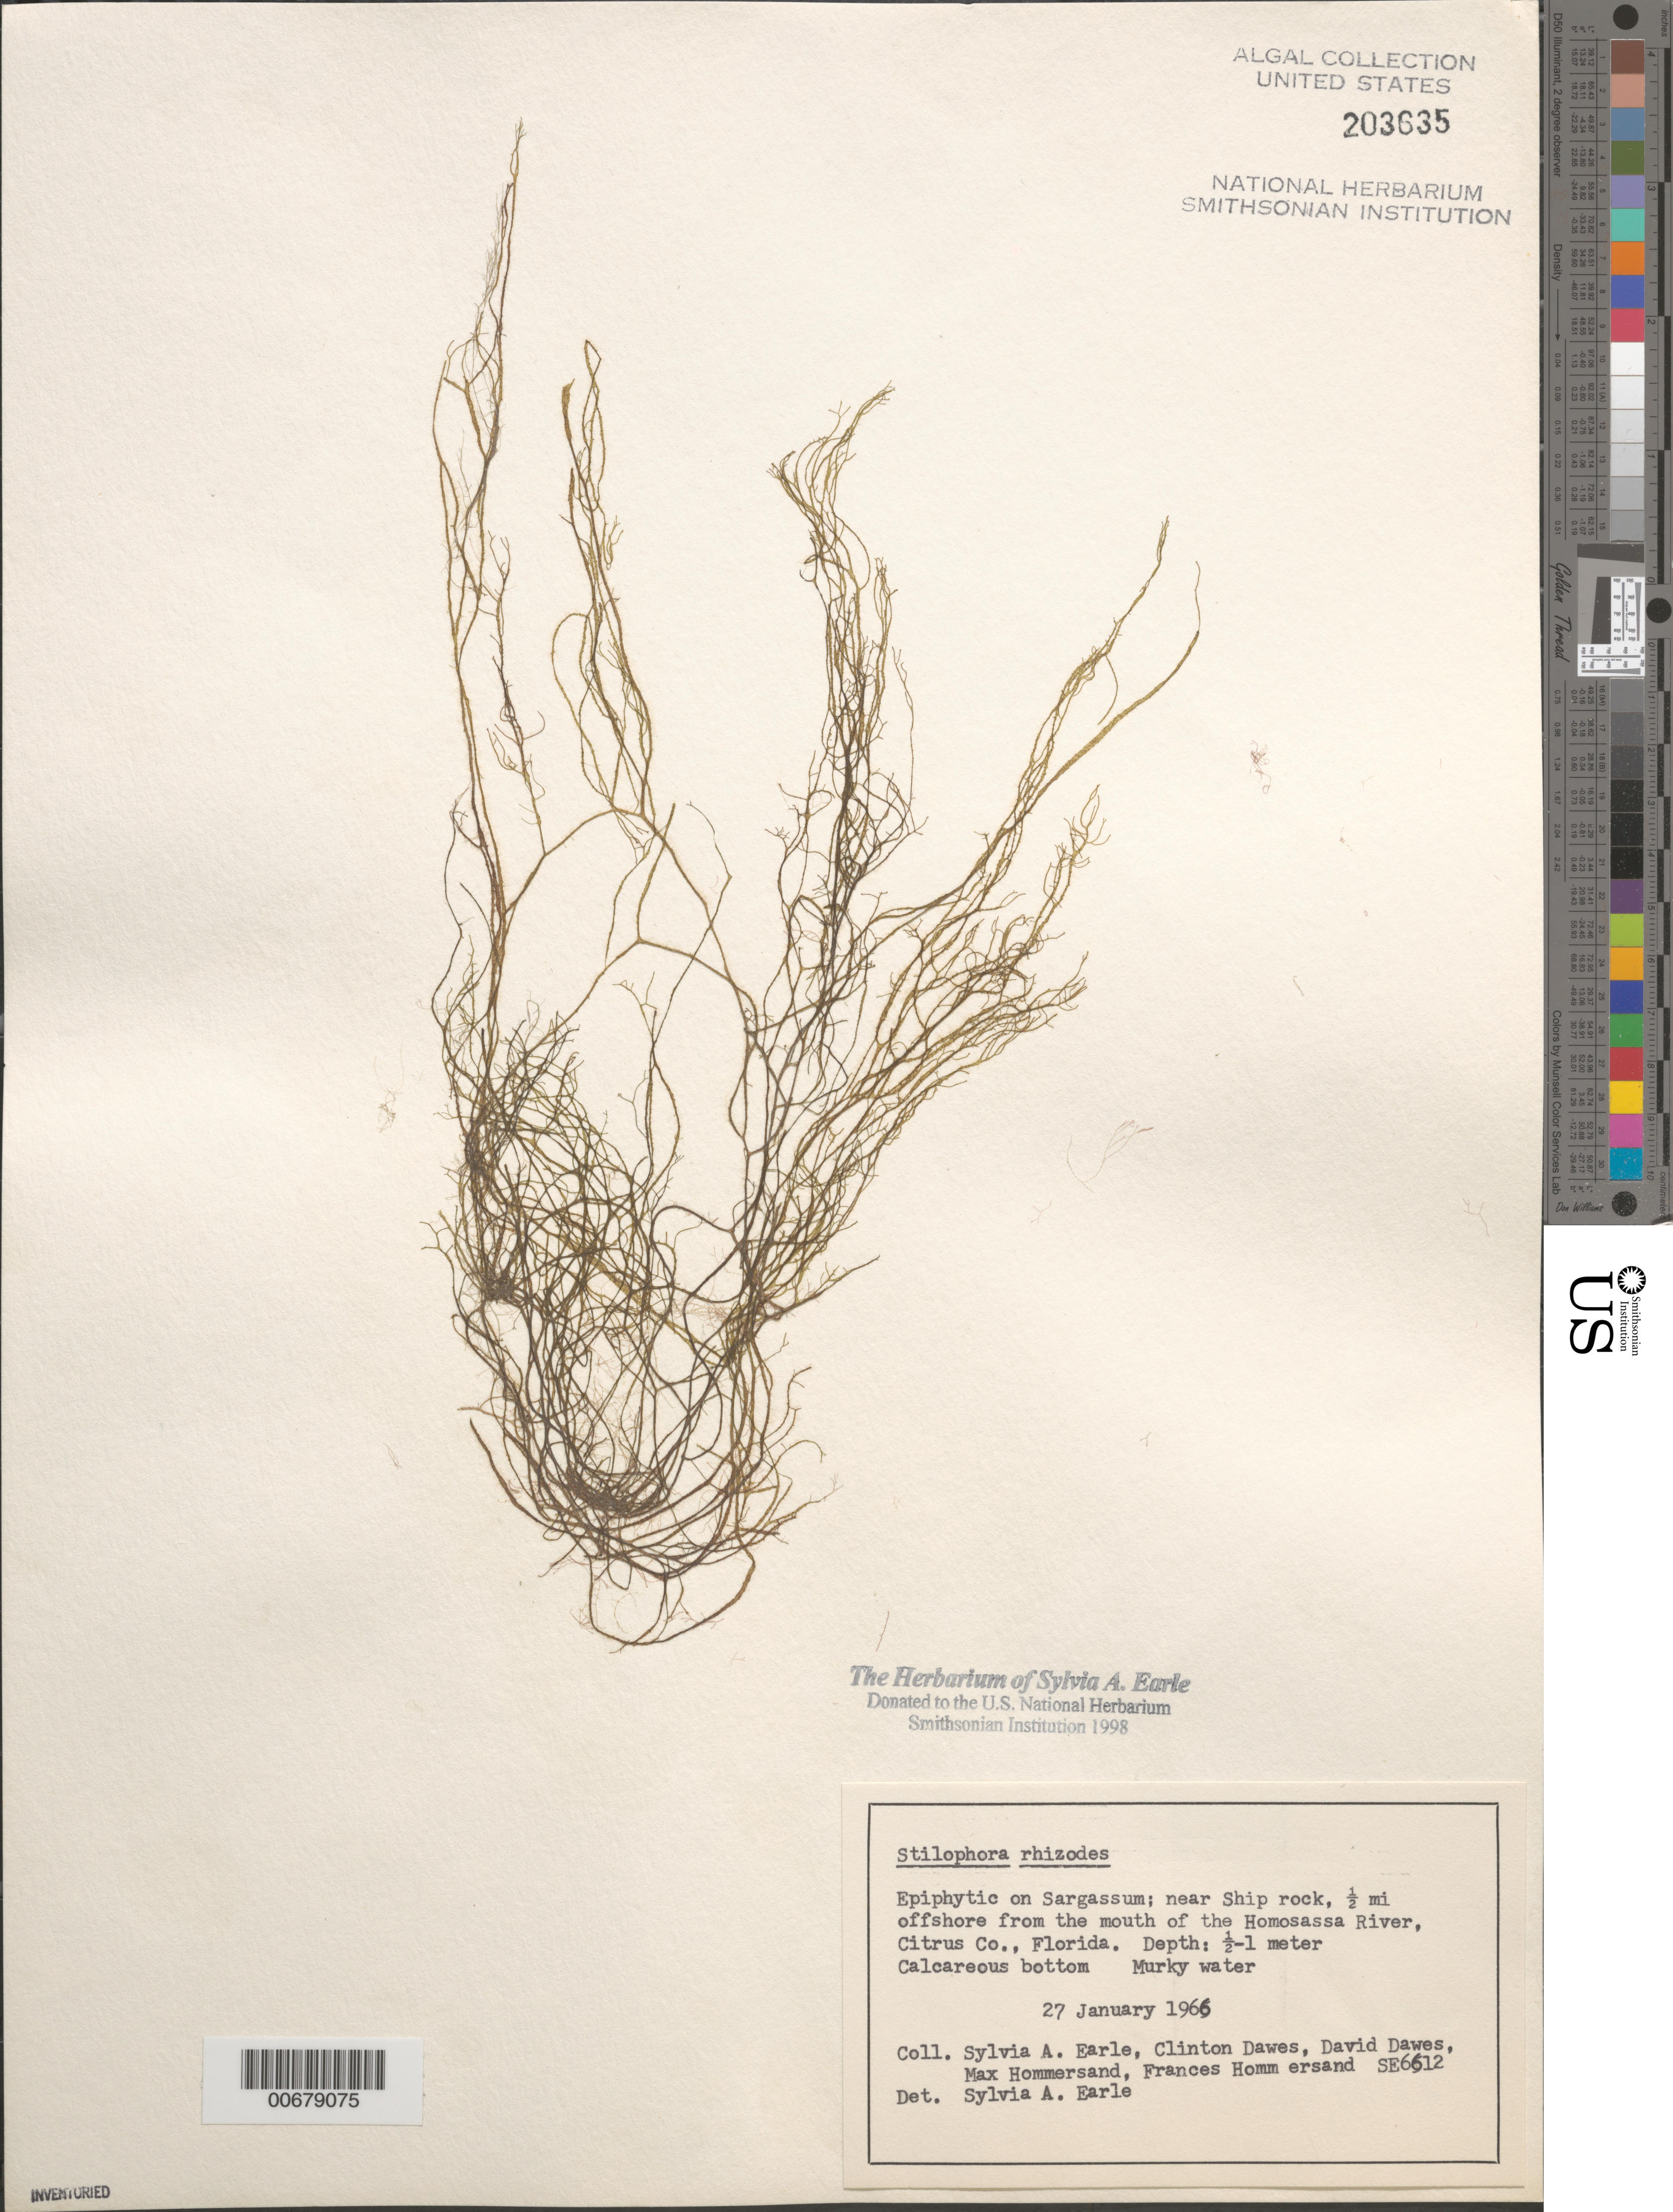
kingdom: Chromista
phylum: Ochrophyta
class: Phaeophyceae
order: Ectocarpales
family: Chordariaceae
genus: Stilophora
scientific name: Stilophora tenella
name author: (Esper) P.C. Silva in P.C. Silva et al.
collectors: S. A. Earle, C. Dawes, M. H. Hommersand, F. Hommersand & D. Dawes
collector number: SE 6612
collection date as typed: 27 Jan 1966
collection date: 1966-01-27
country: United States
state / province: Florida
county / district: Citrus County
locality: Near Ship Rock, 1/2 mile off Homosassa River mouth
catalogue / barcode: US 203635